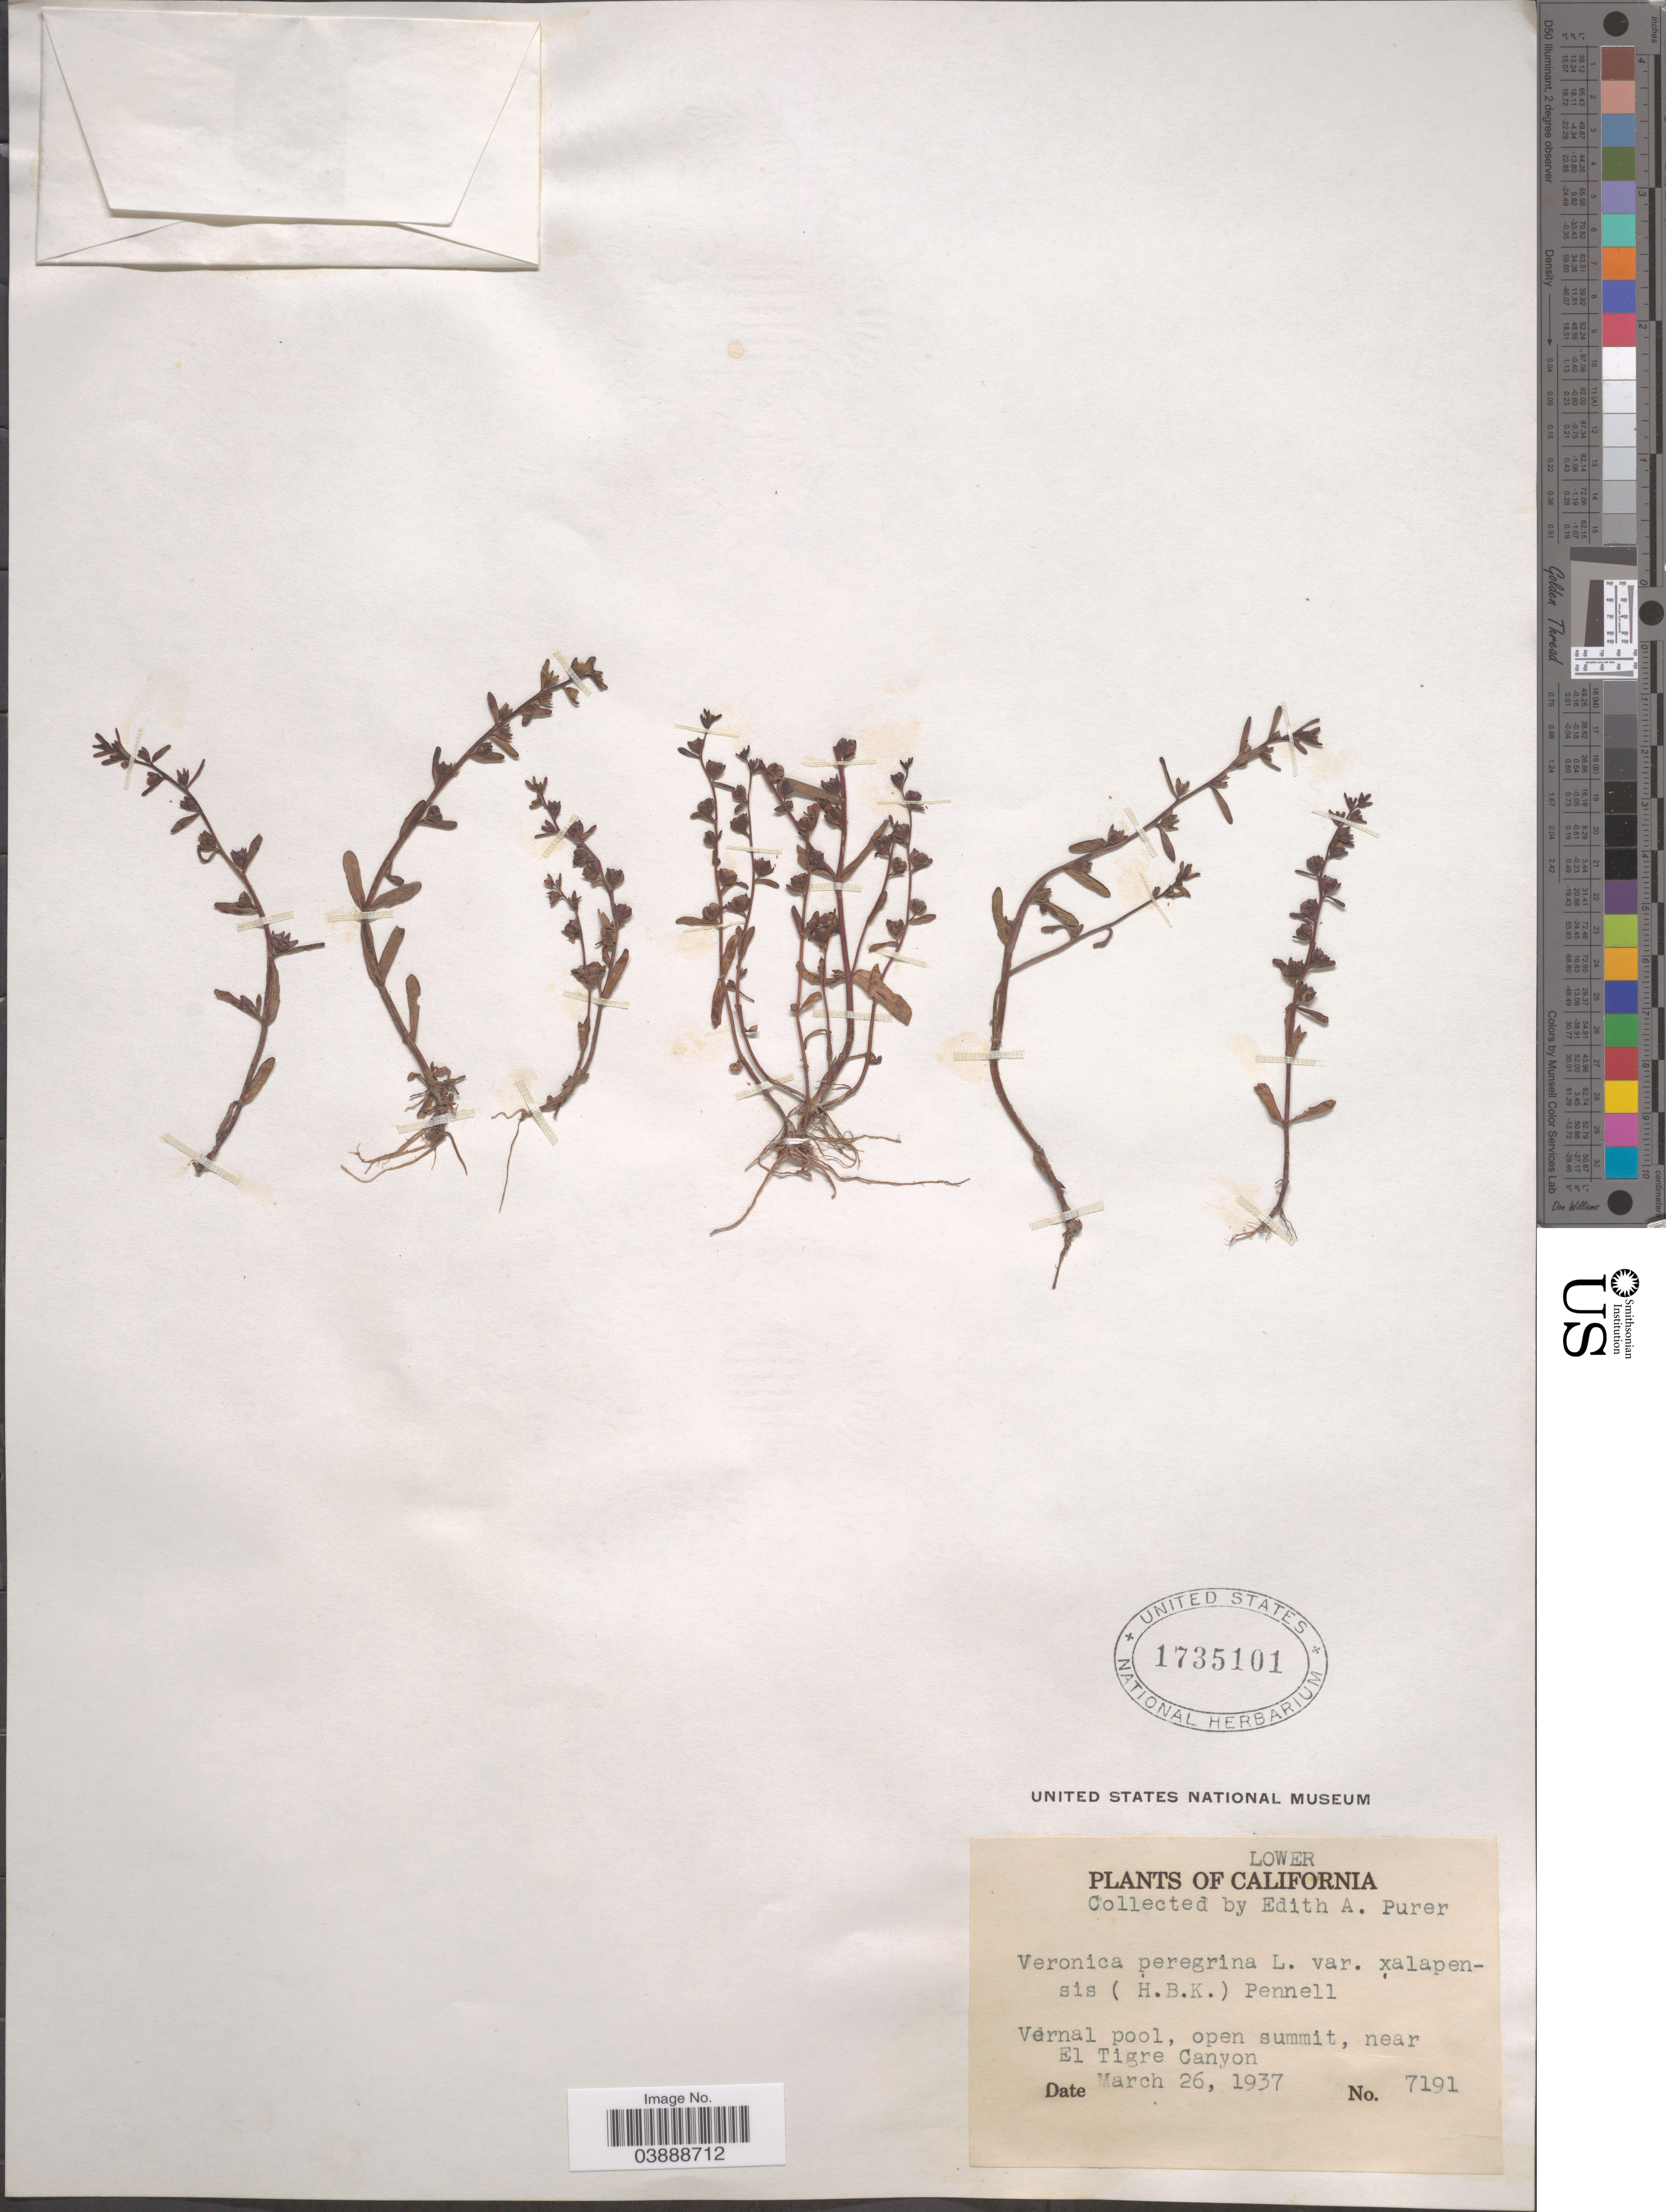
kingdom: Plantae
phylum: Tracheophyta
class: Magnoliopsida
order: Lamiales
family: Plantaginaceae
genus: Veronica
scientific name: Veronica peregrina subsp. xalapensis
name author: (Kunth) Pennell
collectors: E. Purer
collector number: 7191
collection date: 1937-03-26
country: Mexico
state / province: Baja California Norte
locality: Lower California. Open summit, near El Tigre Canyon.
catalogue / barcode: US 1735101